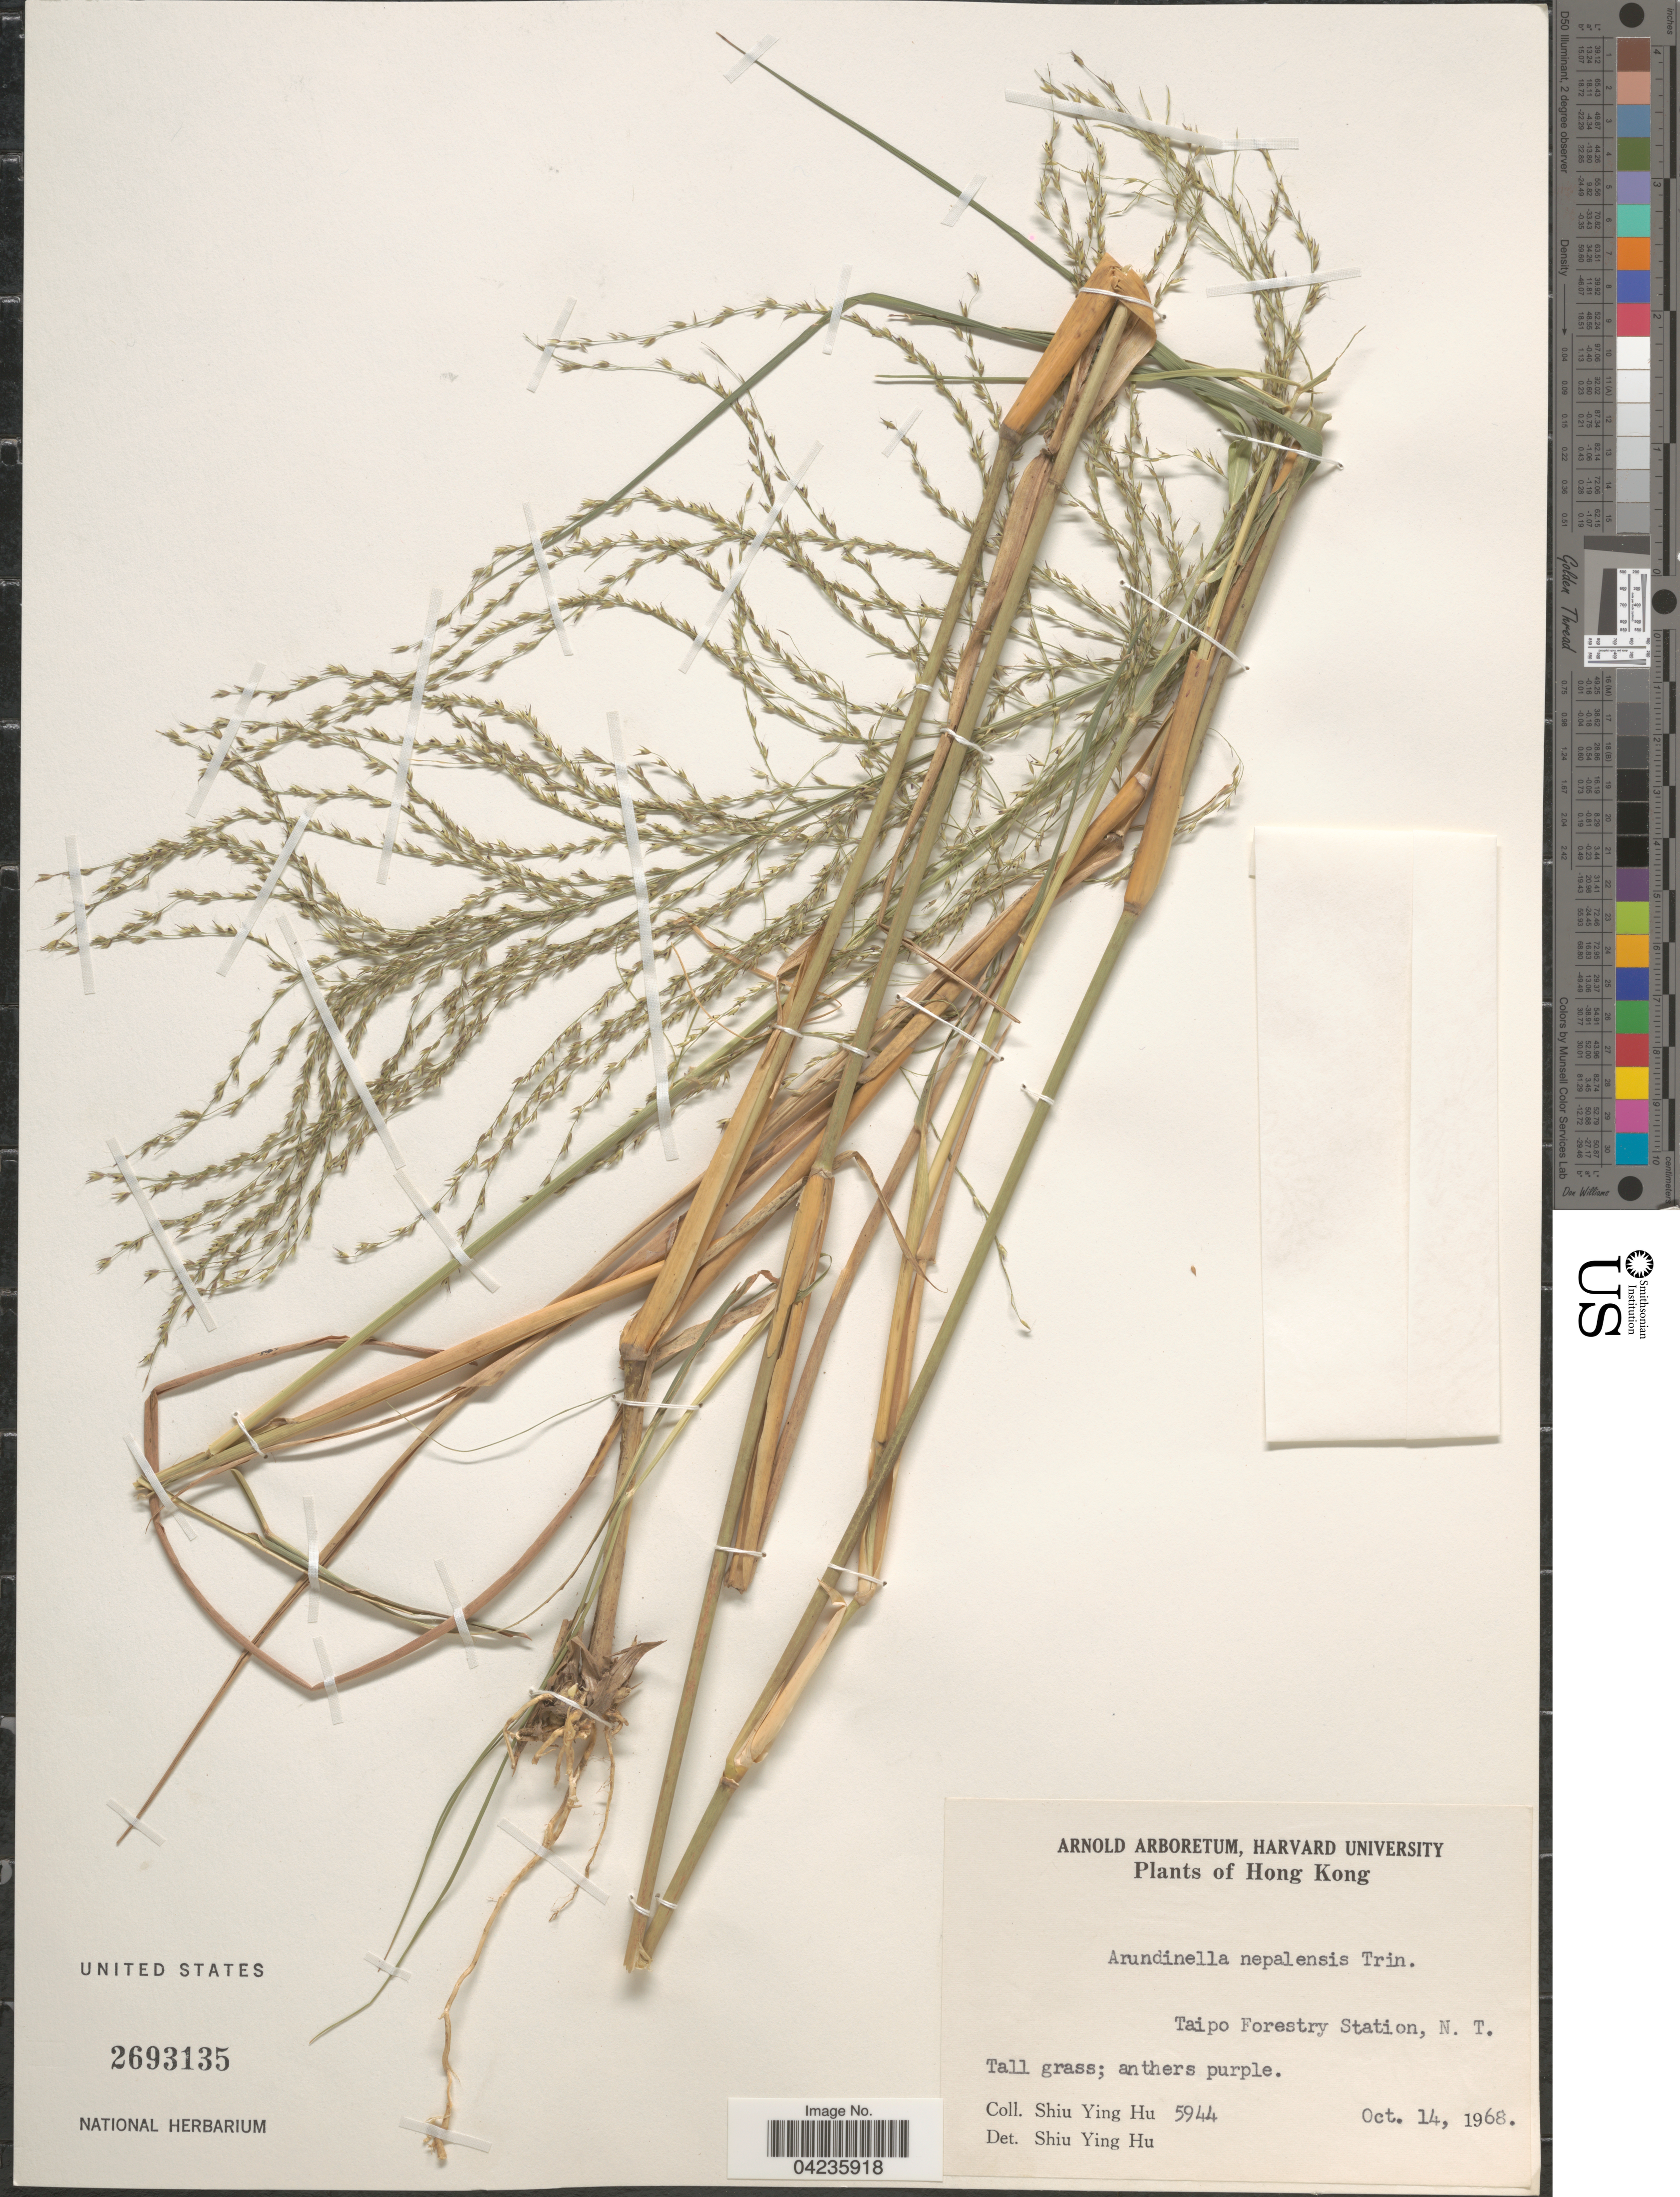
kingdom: Plantae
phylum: Tracheophyta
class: Liliopsida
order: Poales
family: Poaceae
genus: Arundinella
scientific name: Arundinella nepalensis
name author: Trin.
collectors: S. Y. Hu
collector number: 5944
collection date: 1968-10-14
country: China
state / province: Hong Kong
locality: Taipo Forestry Station, N. T.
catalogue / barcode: US 2693135